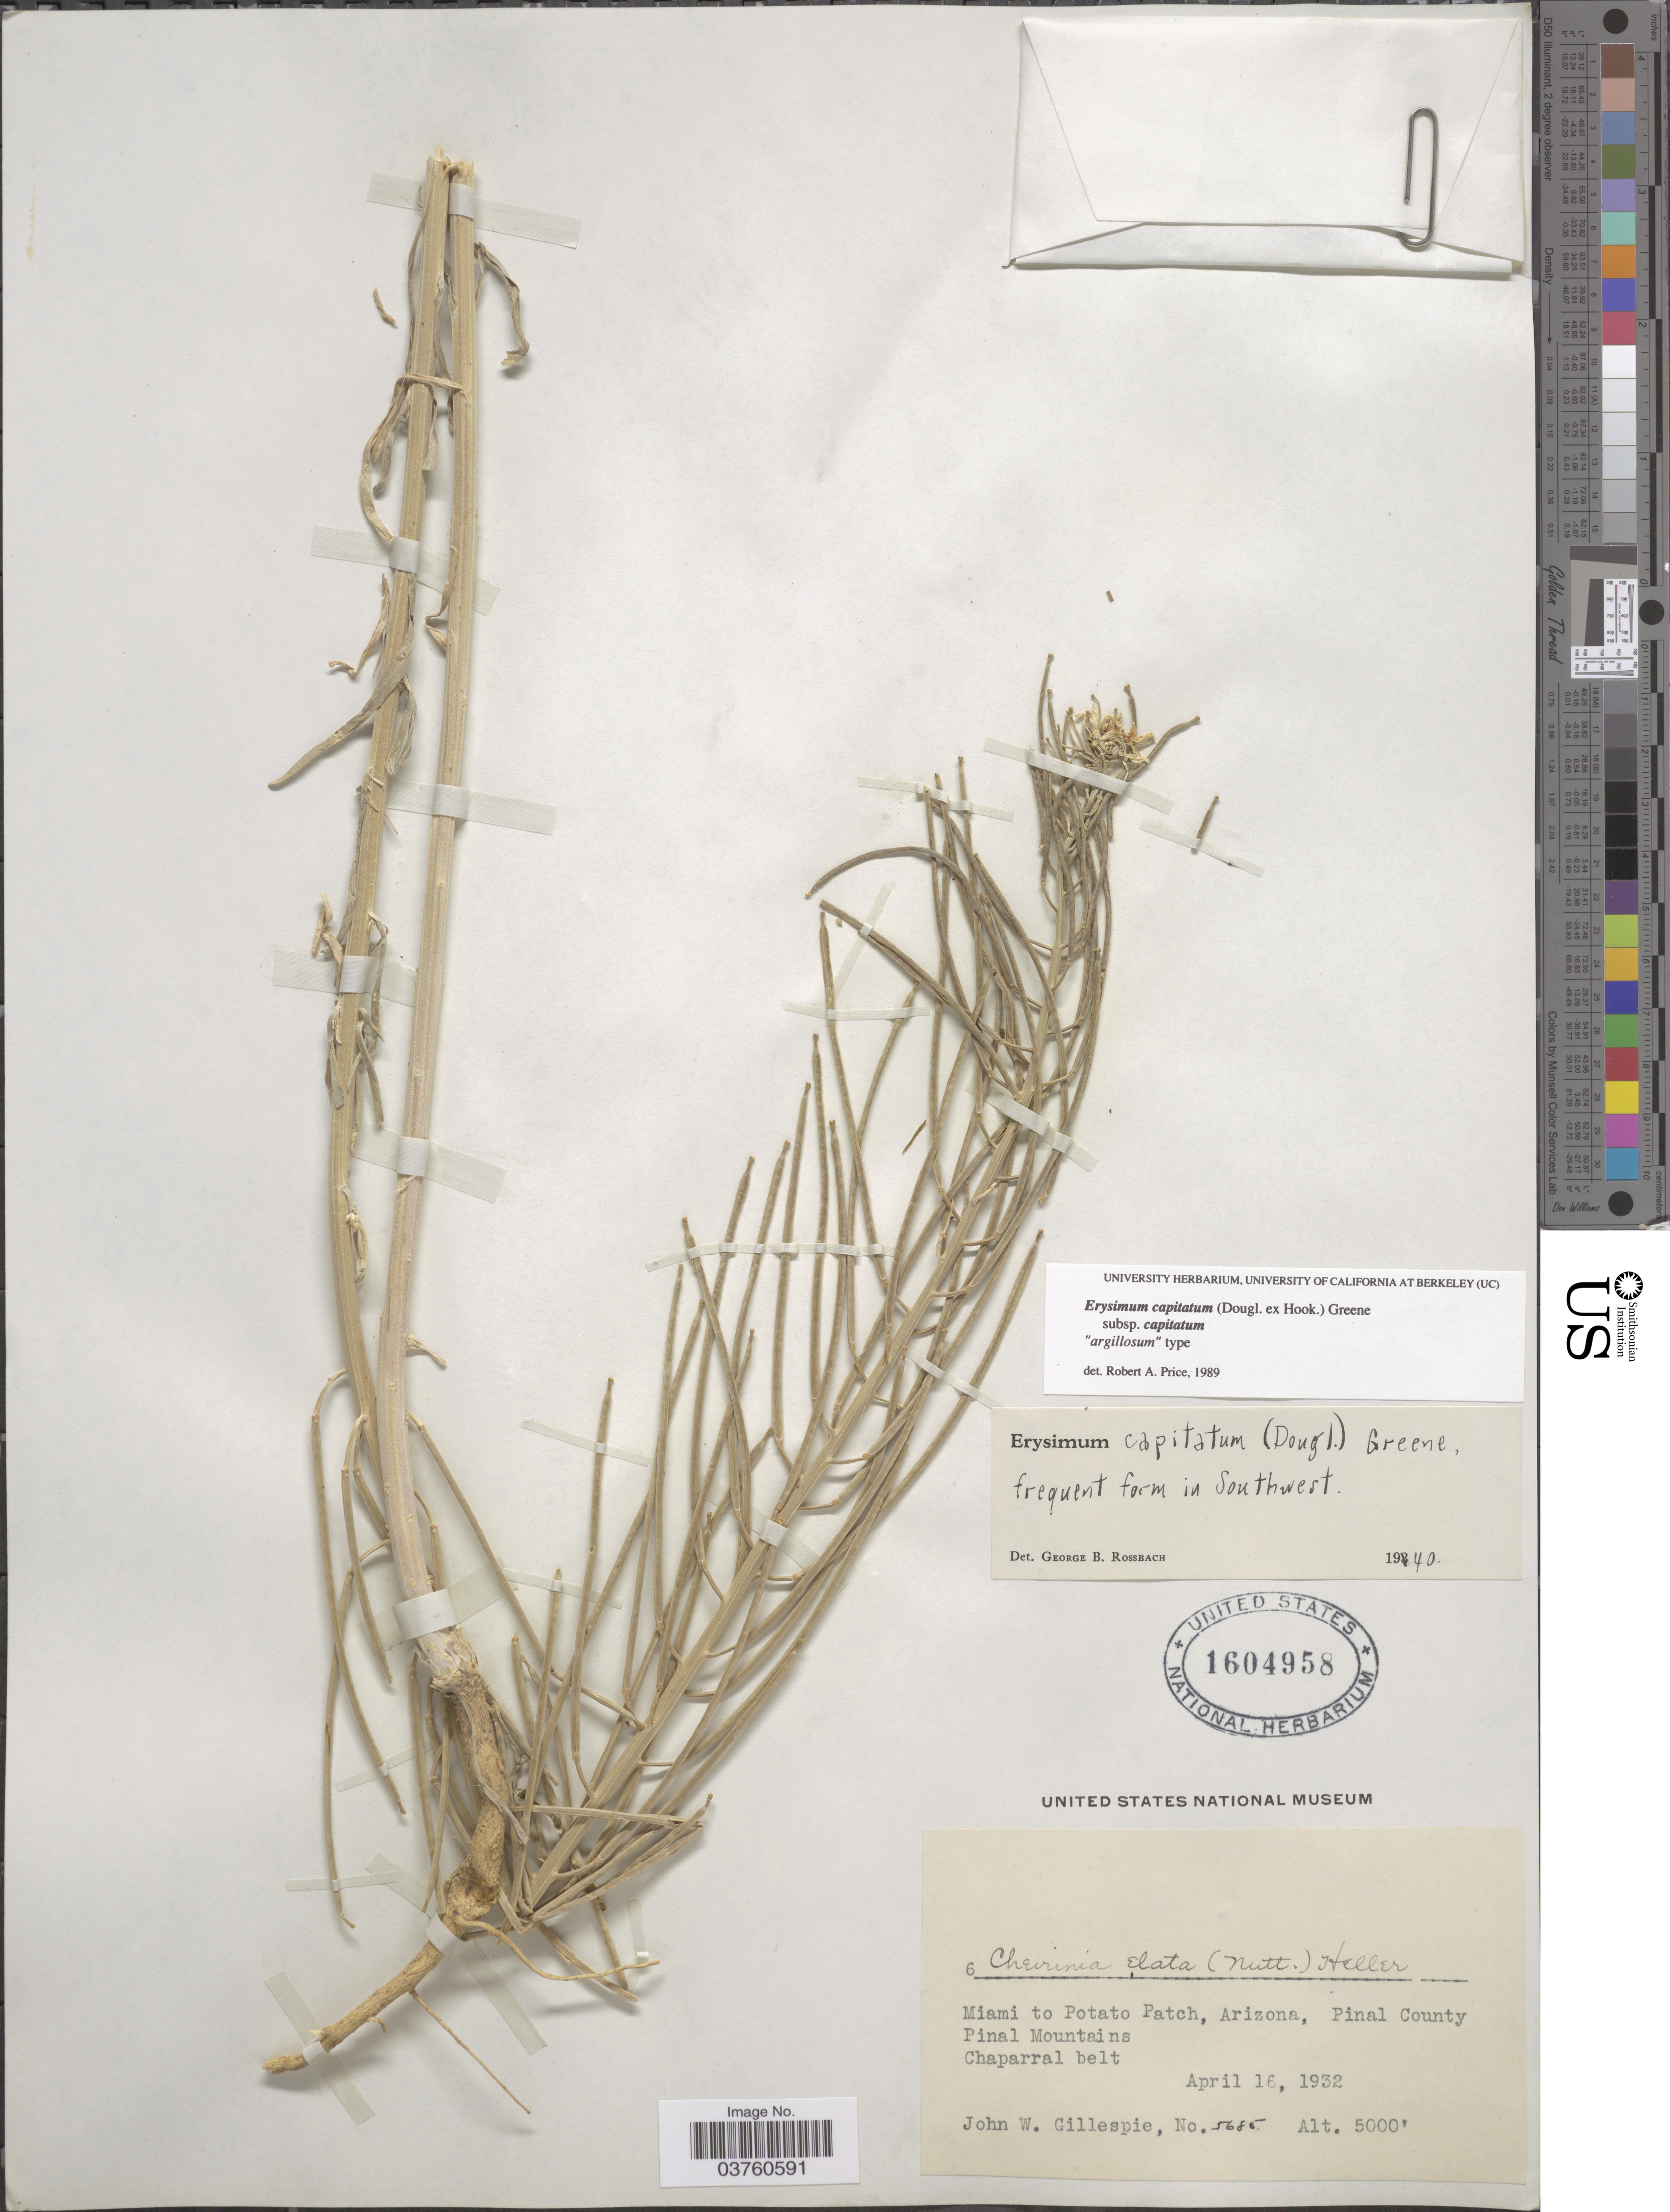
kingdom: Plantae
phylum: Tracheophyta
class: Magnoliopsida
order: Brassicales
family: Brassicaceae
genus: Erysimum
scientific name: Erysimum capitatum subsp. capitatum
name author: (Douglas ex Hook.) Greene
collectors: J. W. Gillespie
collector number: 5686*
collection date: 1932-04-16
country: United States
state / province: Arizona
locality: Miami to Potato Patch, Pinal County. Pinal Mountains.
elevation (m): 1524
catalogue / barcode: US 1604958